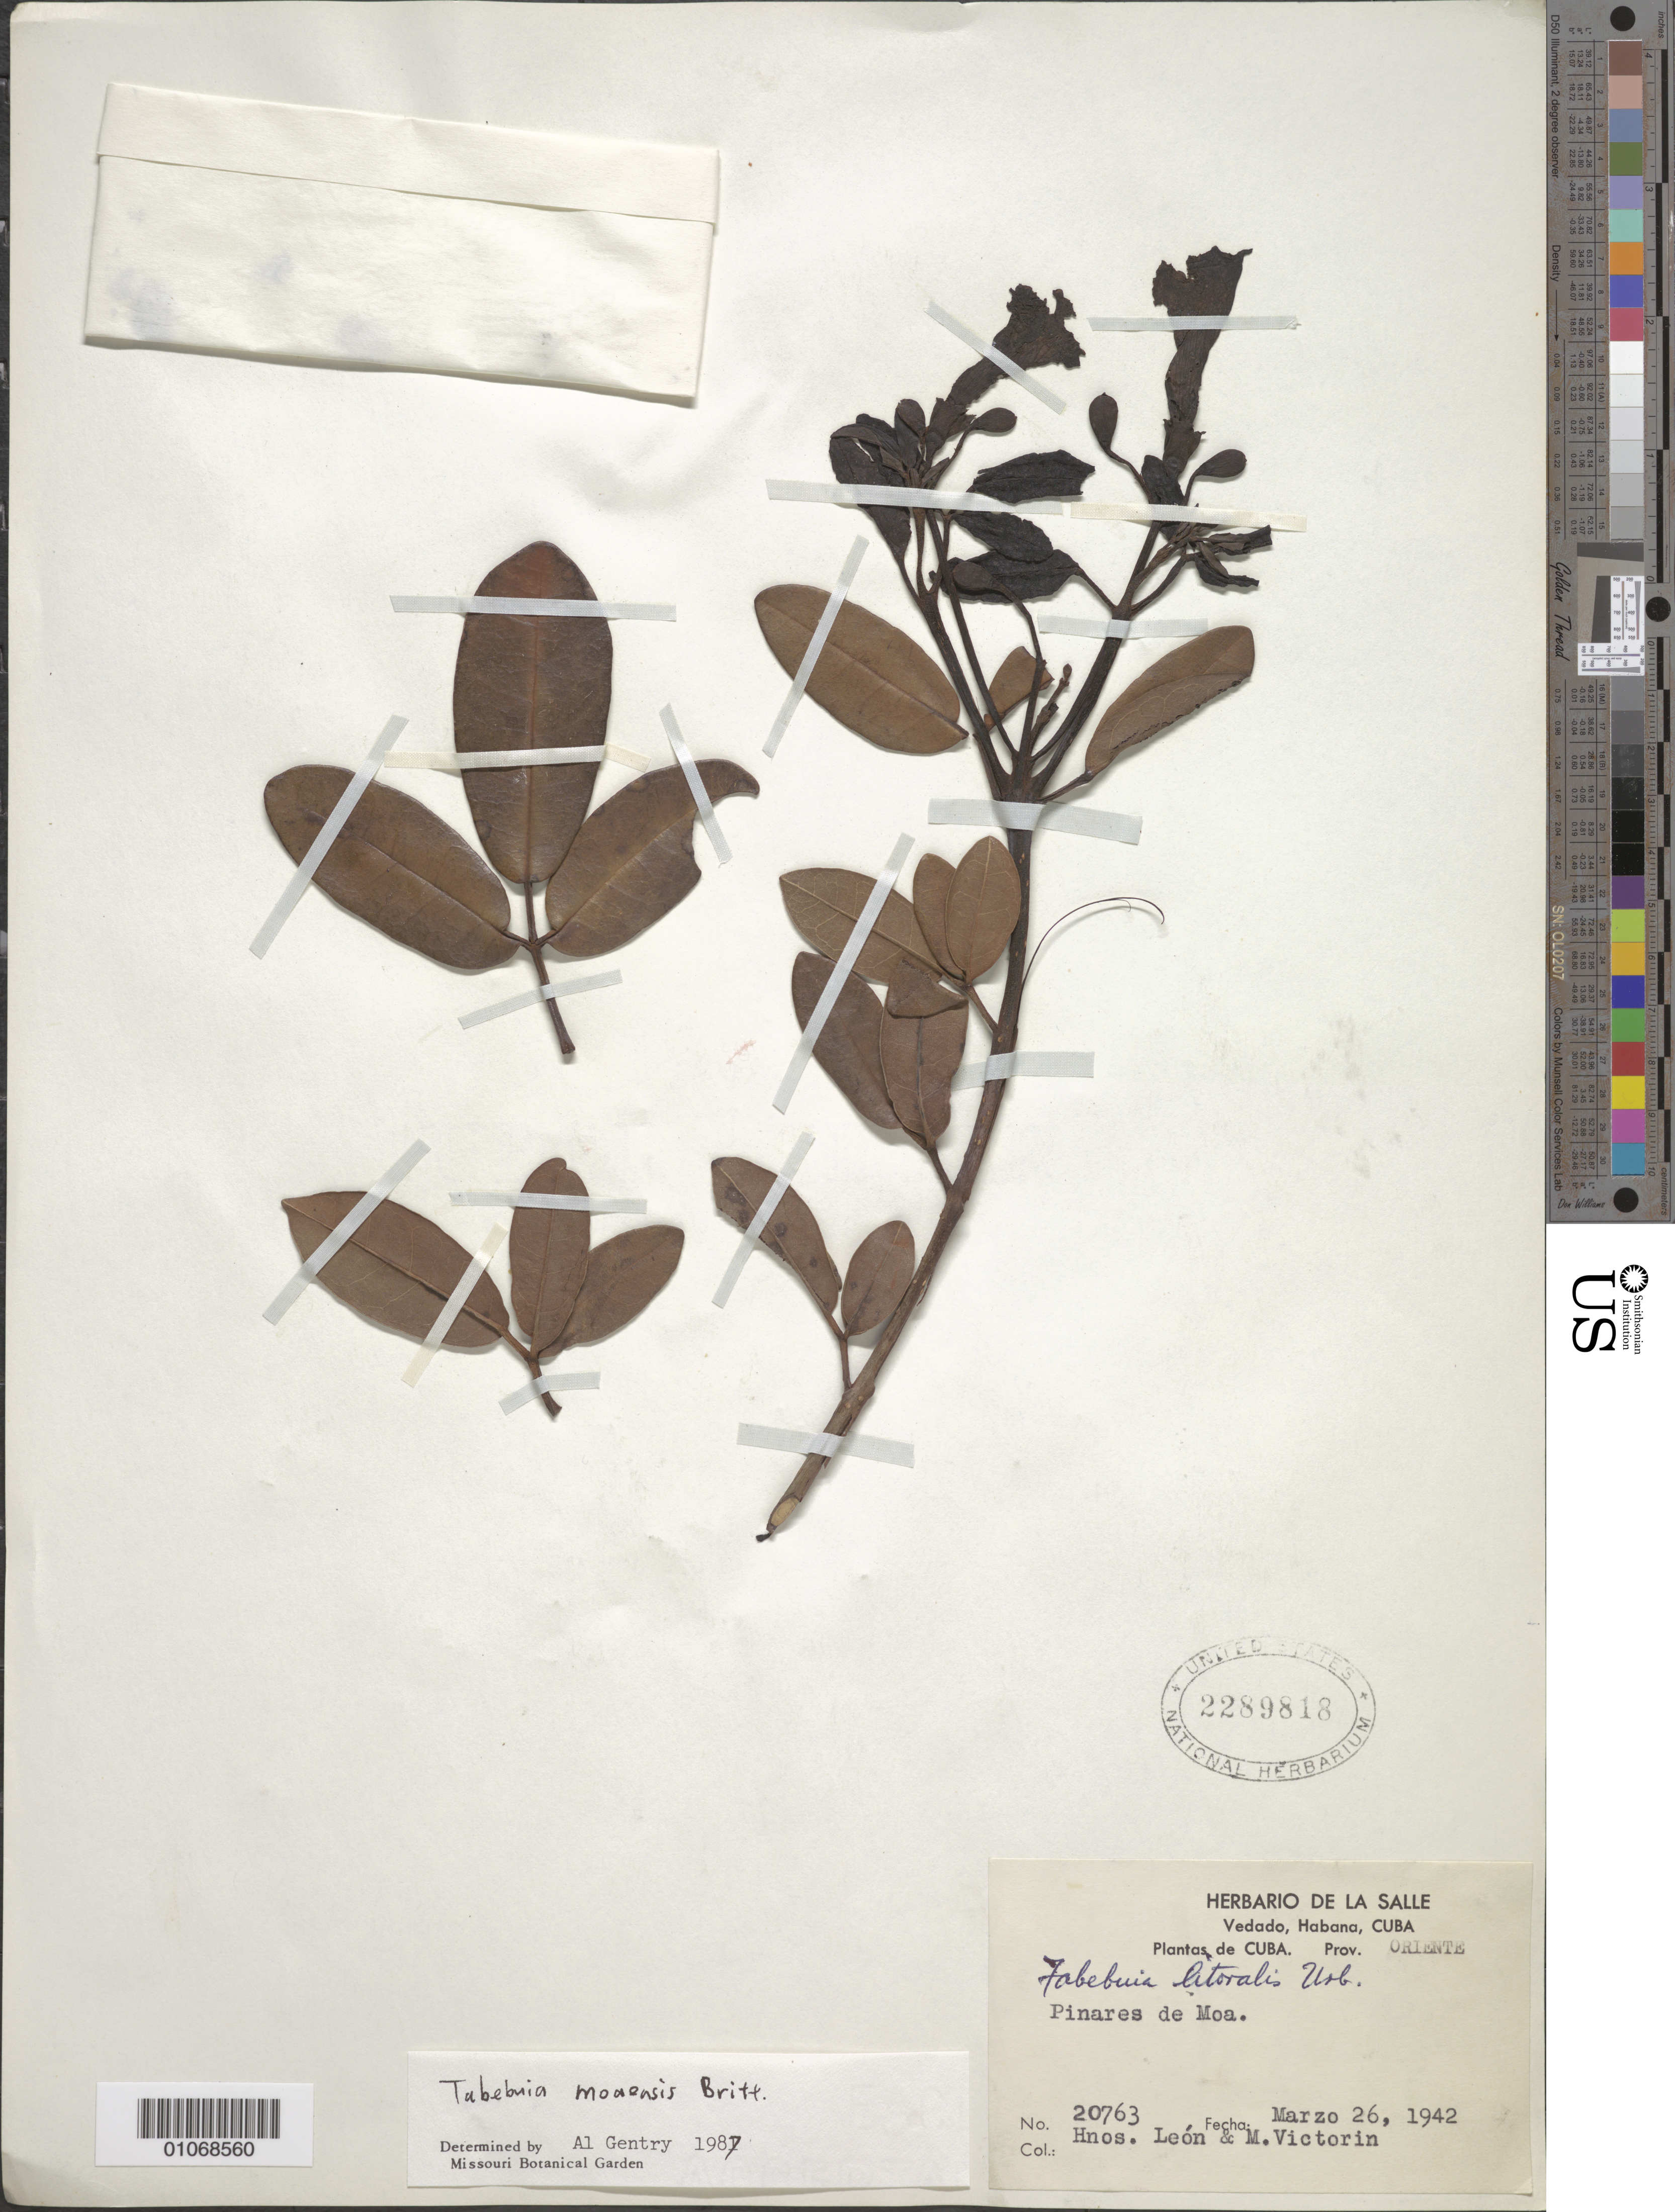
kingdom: Plantae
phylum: Tracheophyta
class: Magnoliopsida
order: Lamiales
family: Bignoniaceae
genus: Tabebuia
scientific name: Tabebuia moaensis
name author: Britton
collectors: Bro. León & F. Victorin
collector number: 20763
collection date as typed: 26 Mar 1942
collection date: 1942-03-26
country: Cuba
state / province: Holguín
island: Cuba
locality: Pinelands of Moa [Oriente]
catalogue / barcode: US 2289818